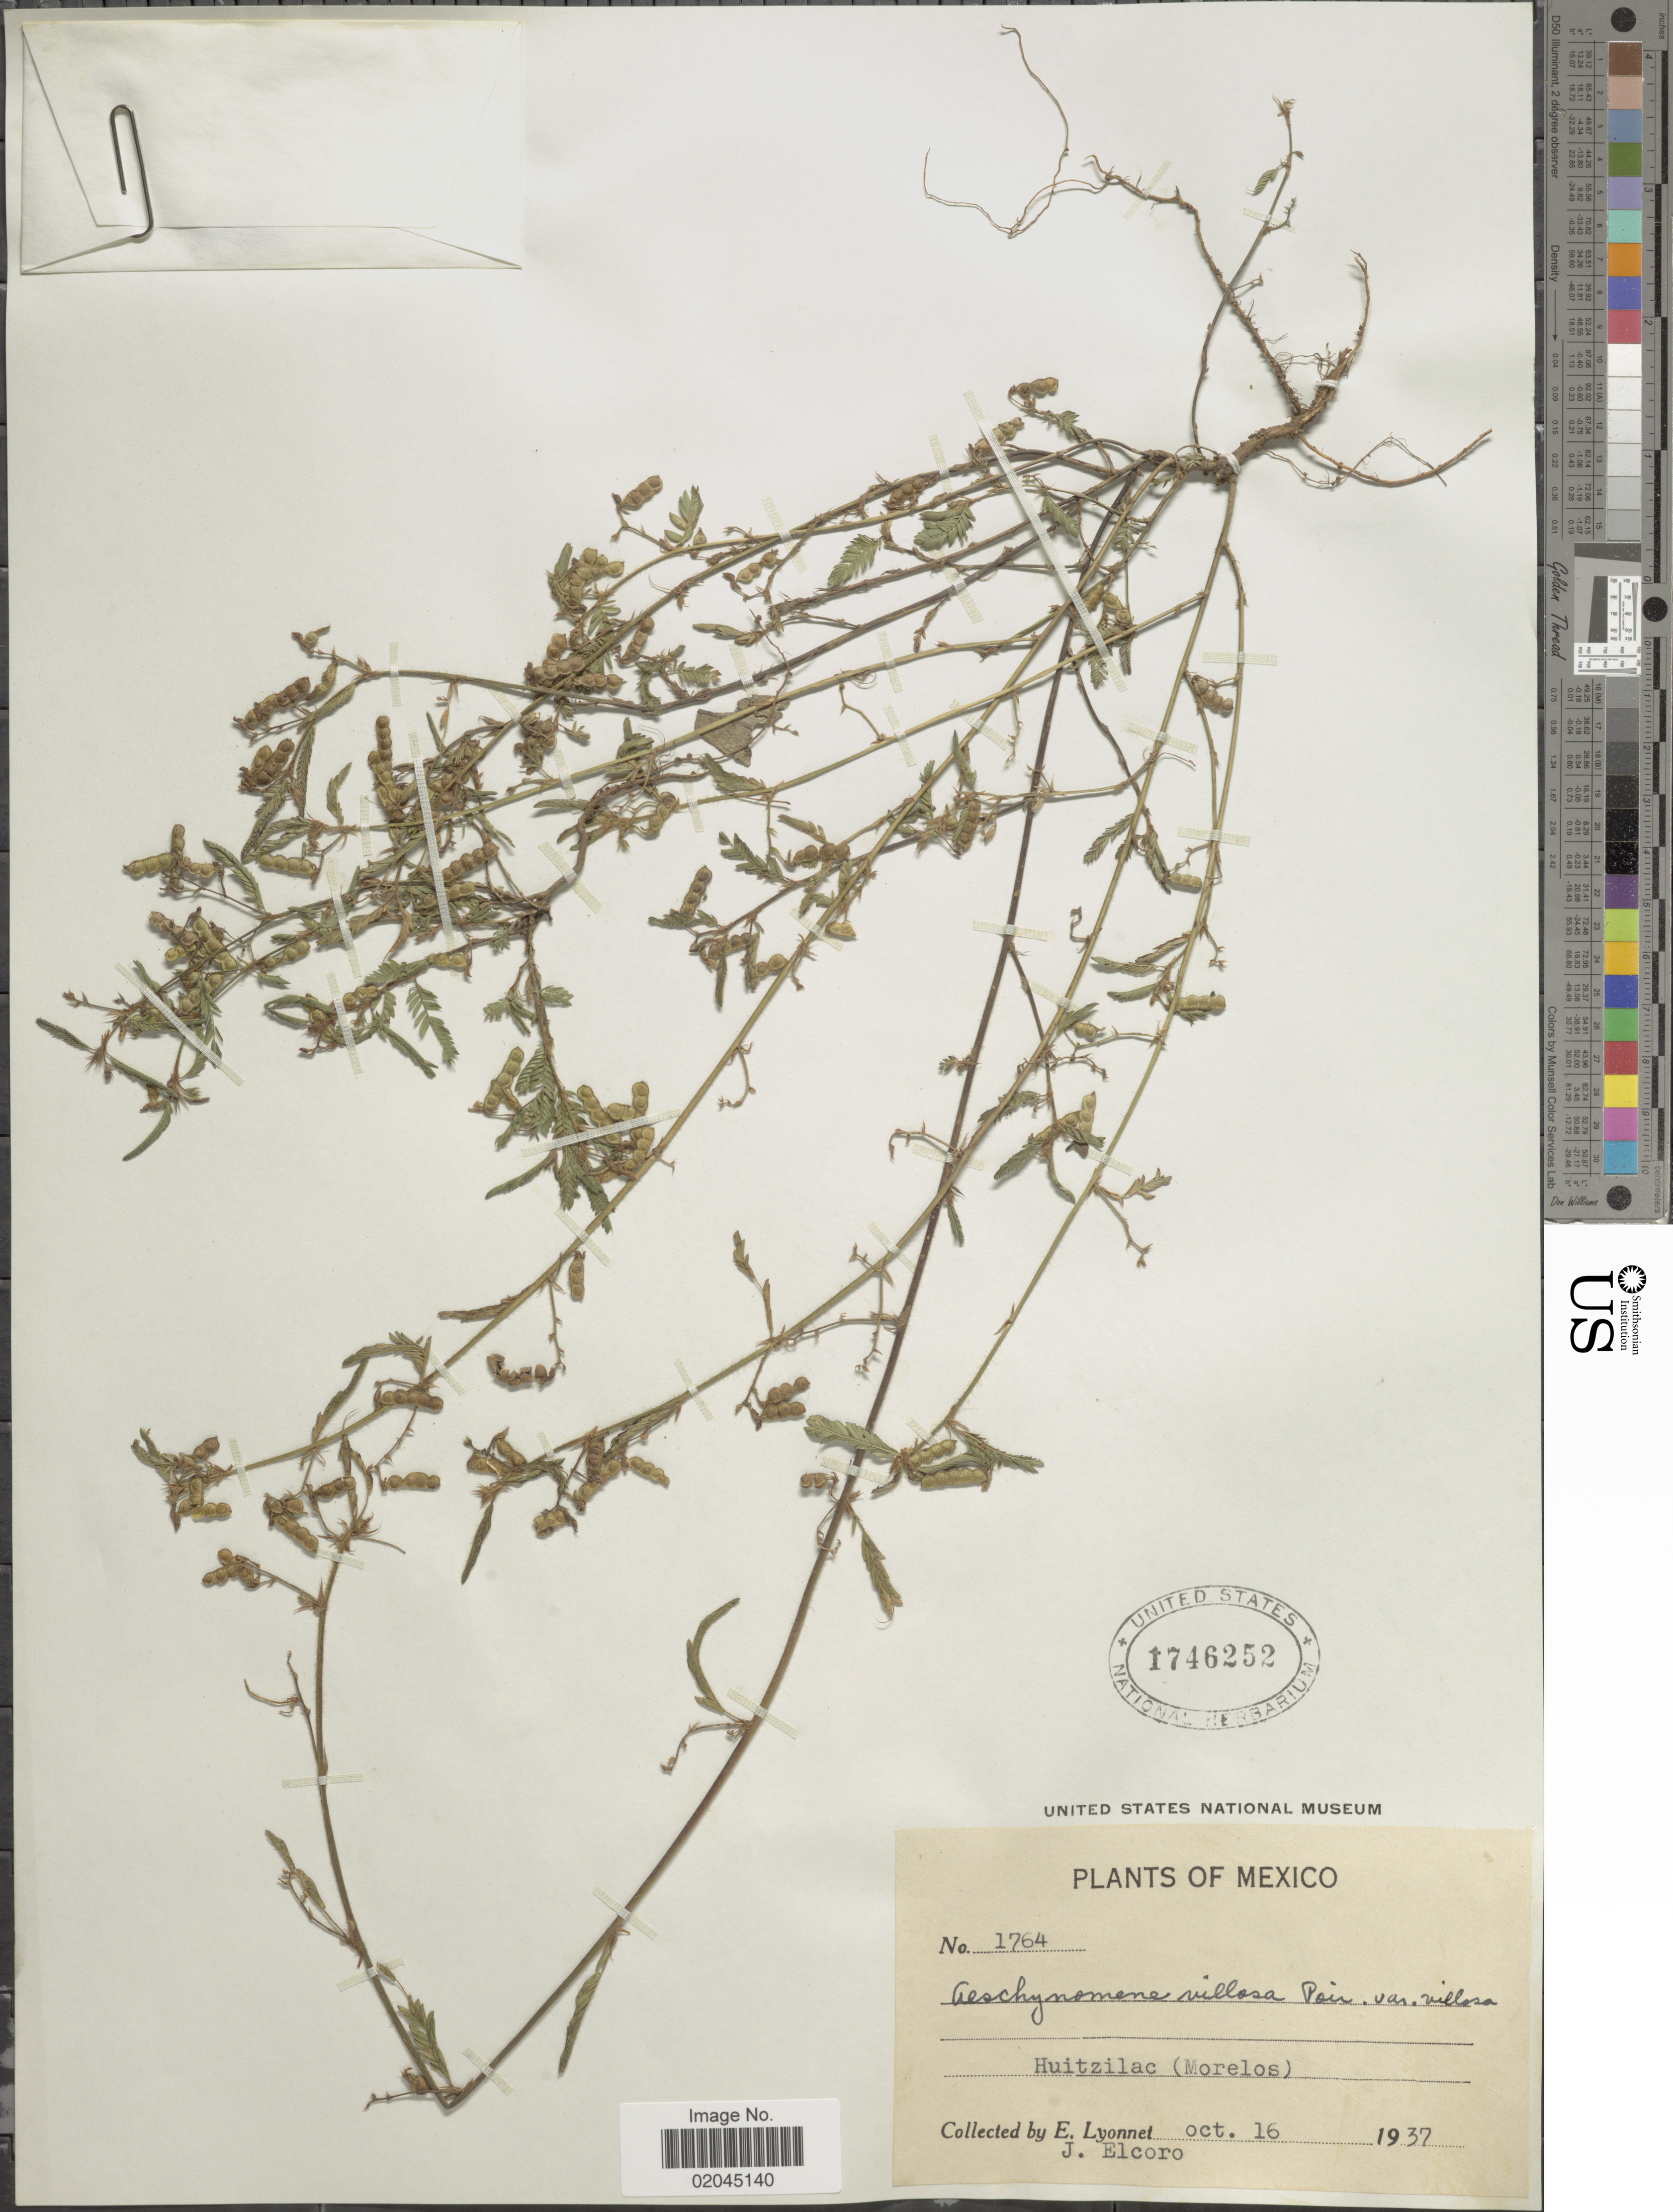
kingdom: Plantae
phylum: Tracheophyta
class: Magnoliopsida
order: Fabales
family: Fabaceae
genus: Aeschynomene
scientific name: Aeschynomene villosa var. villosa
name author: Poir.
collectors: E. Lyonnet & J. Elcoro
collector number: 1764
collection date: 1937-10-16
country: Mexico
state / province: Morelos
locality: Huitzilac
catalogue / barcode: US 1746252